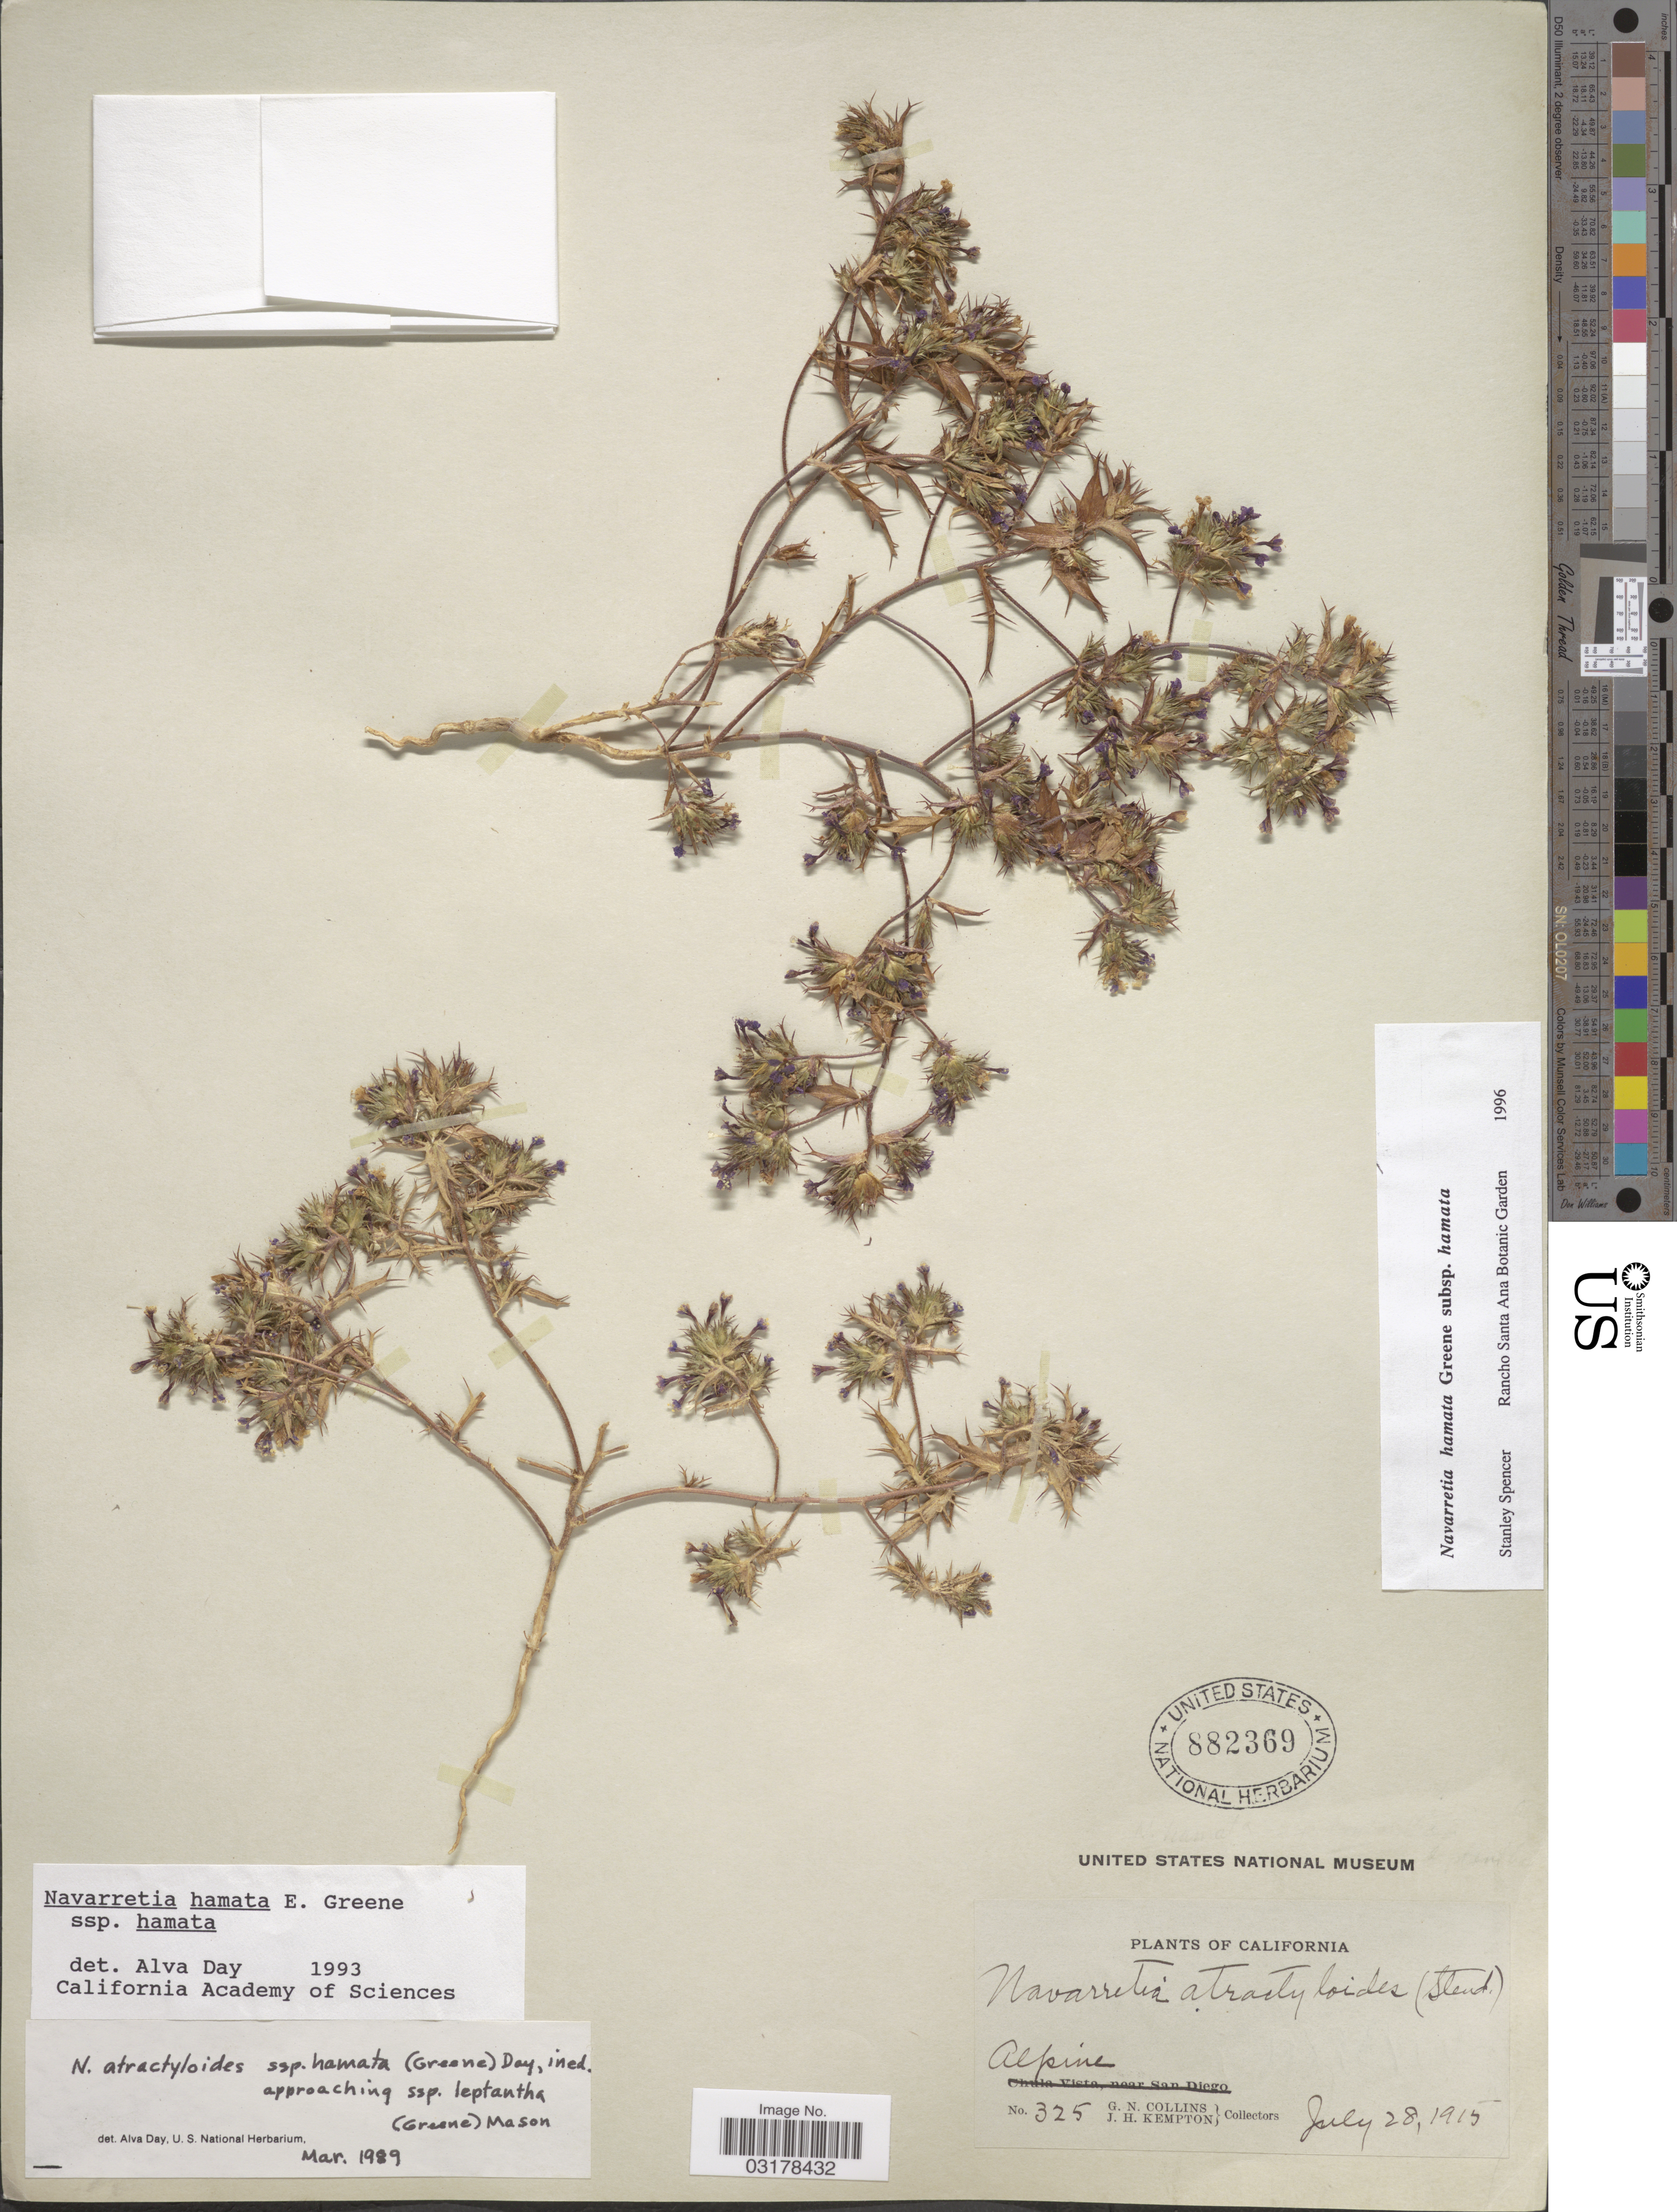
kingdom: Plantae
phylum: Tracheophyta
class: Magnoliopsida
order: Ericales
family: Polemoniaceae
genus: Navarretia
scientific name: Navarretia hamata var. hamata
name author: Greene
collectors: G. Collins & J. H. Kempton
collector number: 325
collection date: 1915-07-28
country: United States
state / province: California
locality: Alpine.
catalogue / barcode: US 882369